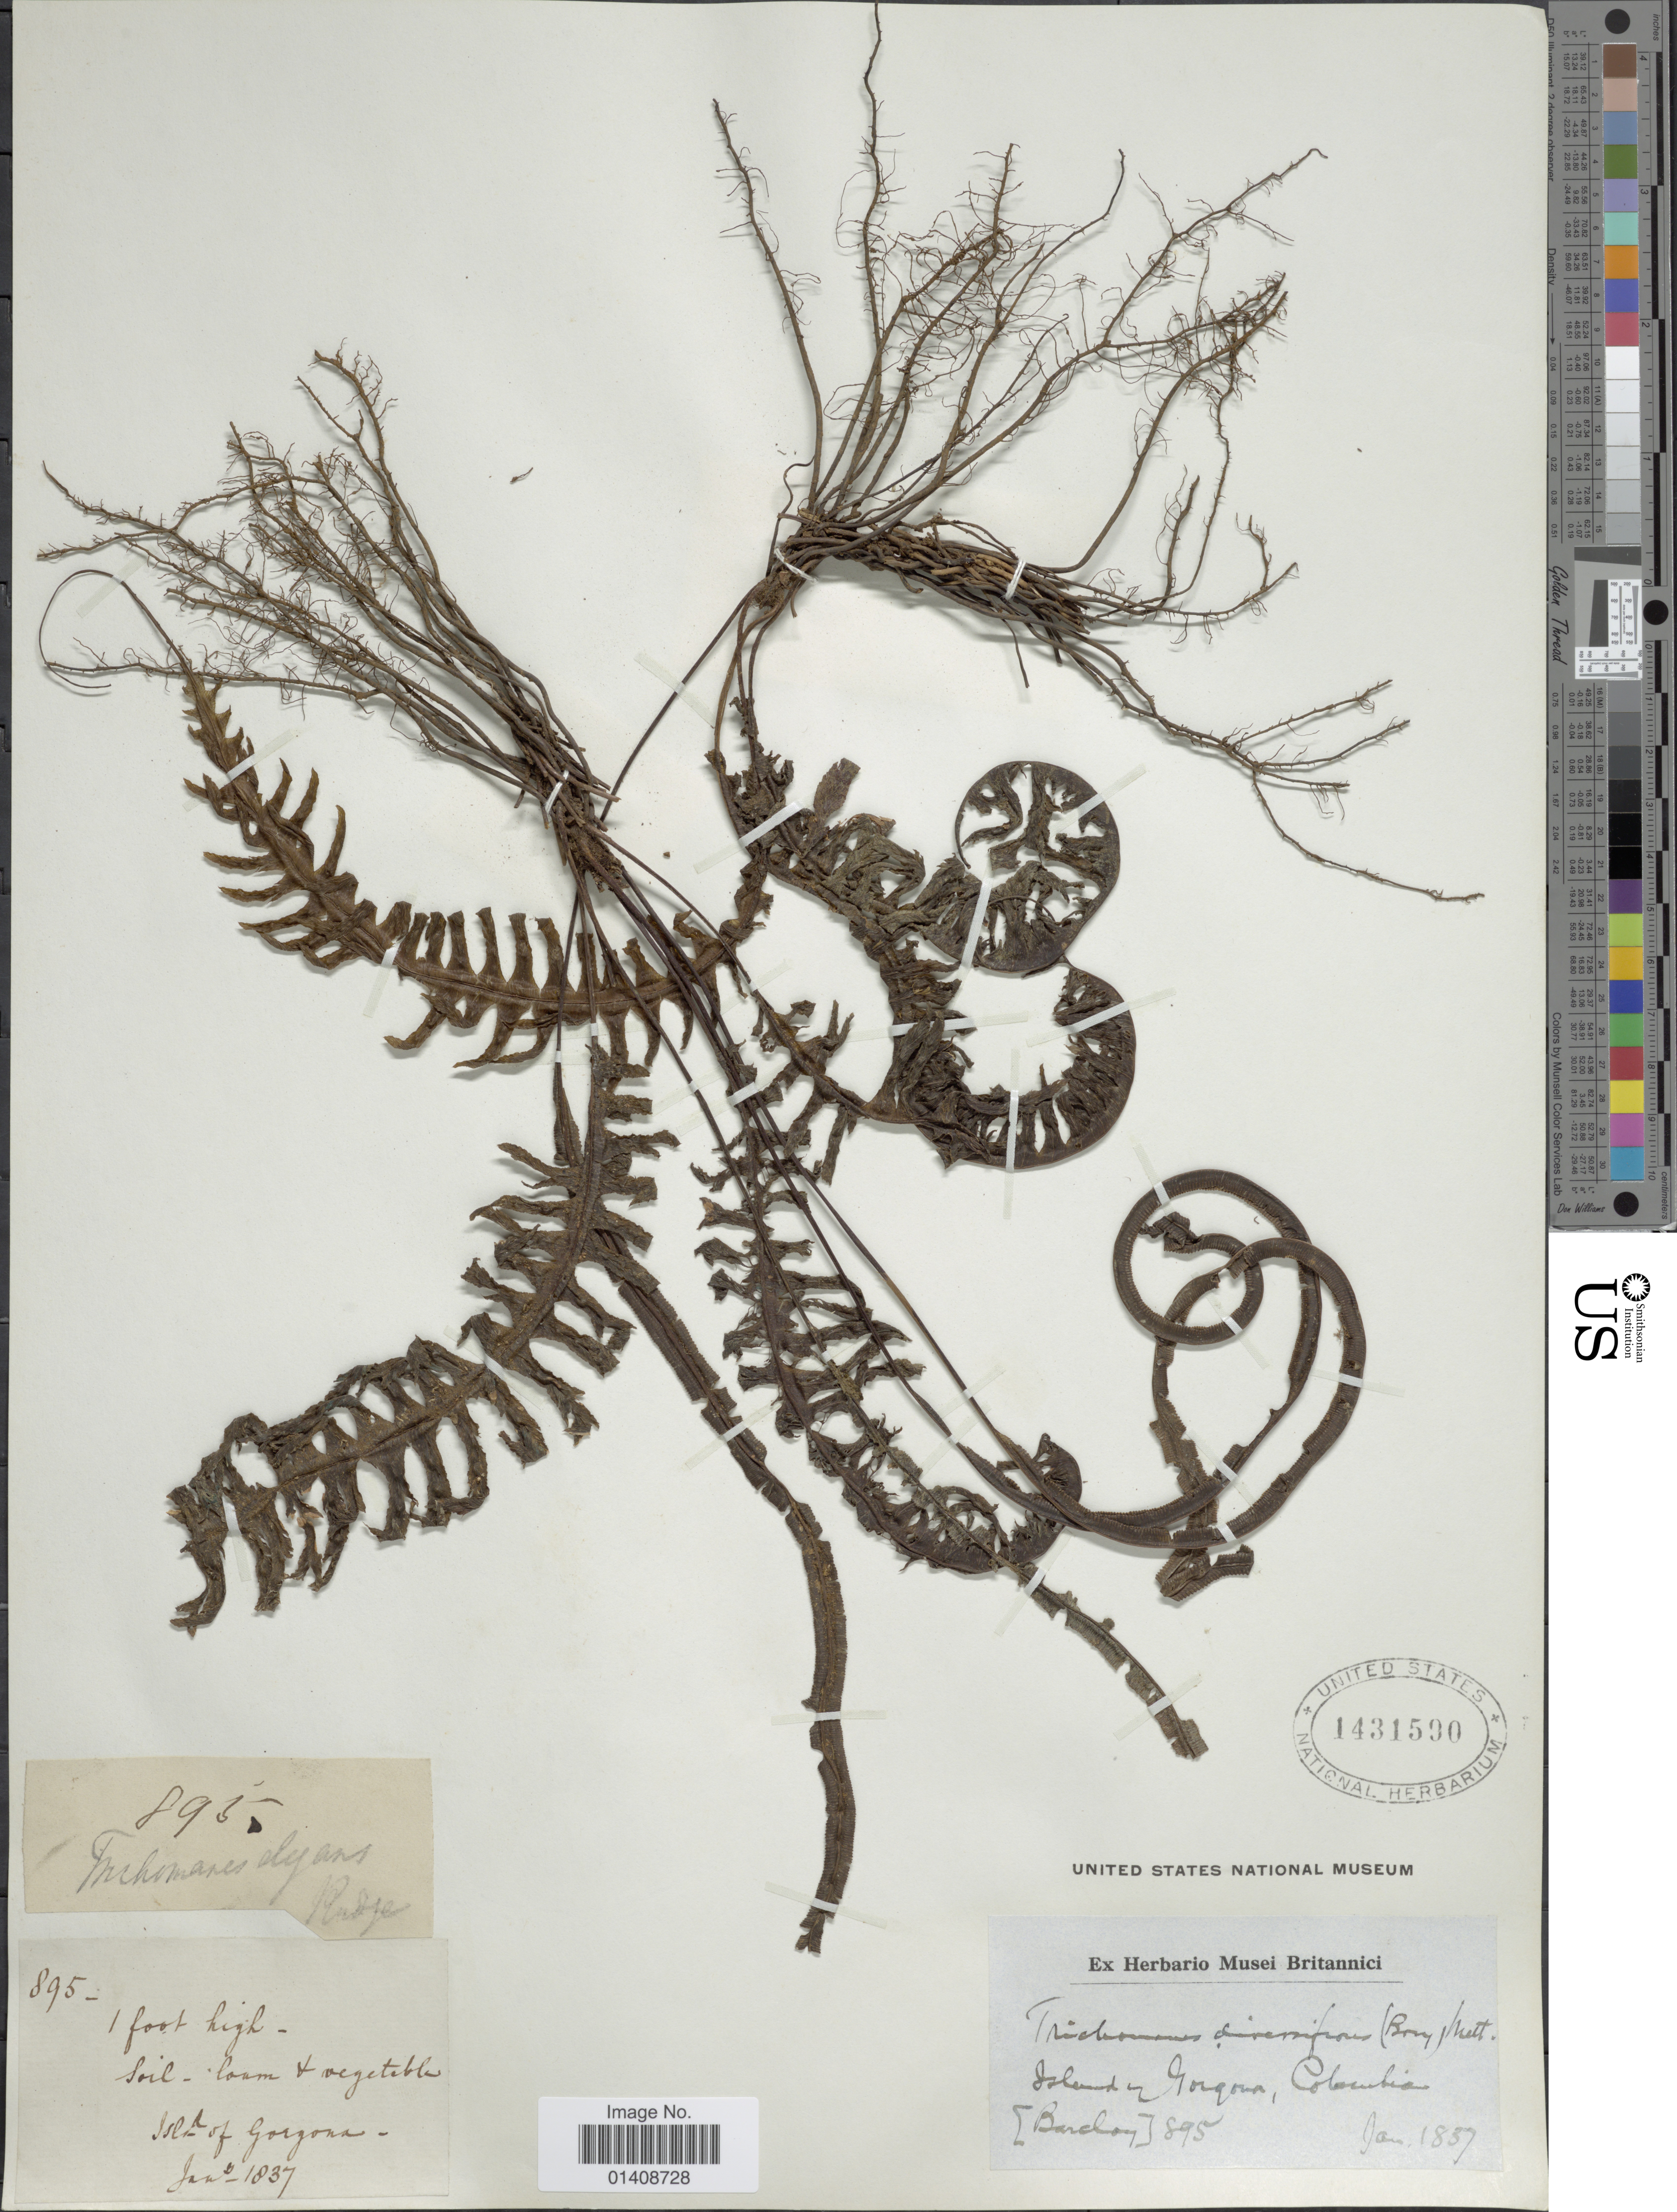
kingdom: Plantae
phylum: Tracheophyta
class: Polypodiopsida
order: Hymenophyllales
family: Hymenophyllaceae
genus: Trichomanes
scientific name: Trichomanes diversifrons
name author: (Bory) Mett. ex Sadeb.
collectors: -- Barclay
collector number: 895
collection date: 1837-01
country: Colombia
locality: Island of Gorgona.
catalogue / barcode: US 1431590